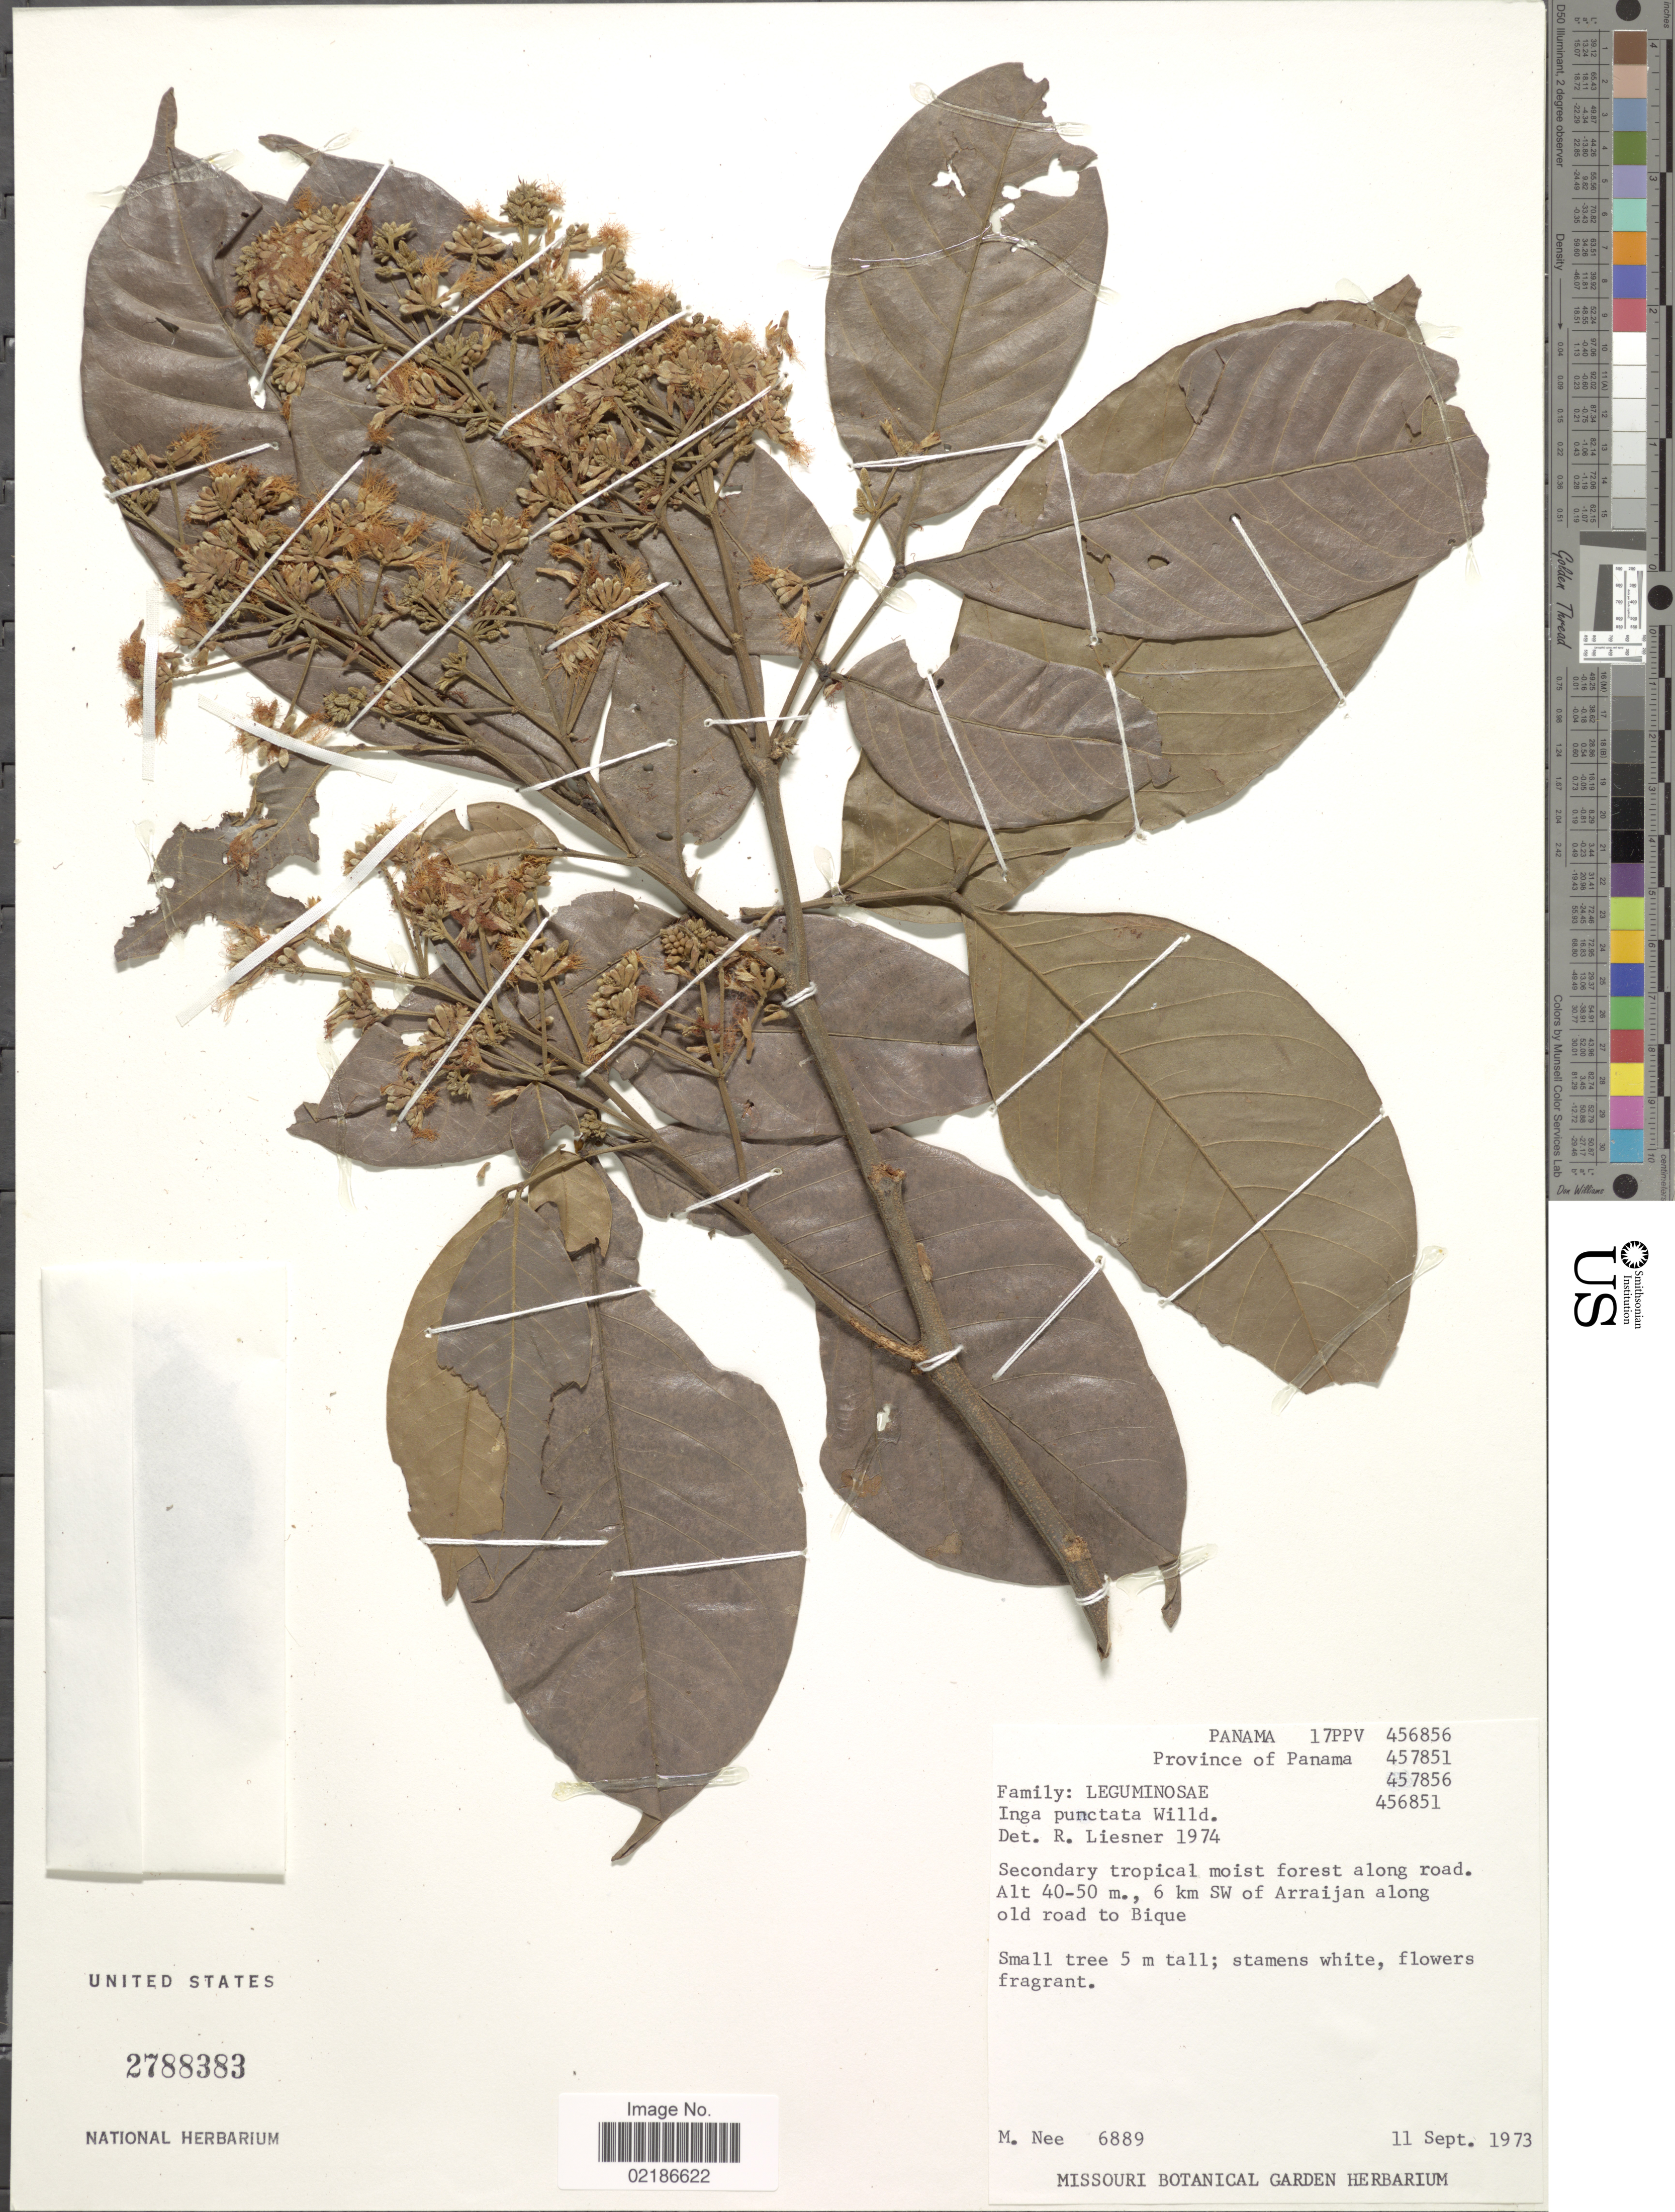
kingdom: Plantae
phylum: Tracheophyta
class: Magnoliopsida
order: Fabales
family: Fabaceae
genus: Inga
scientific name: Inga punctata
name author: Willd.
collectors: M. Nee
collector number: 6889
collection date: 1973-09-11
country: Panama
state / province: Panamá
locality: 6 km SW of Arraijan along old road to Bique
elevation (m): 40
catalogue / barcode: US 2788383